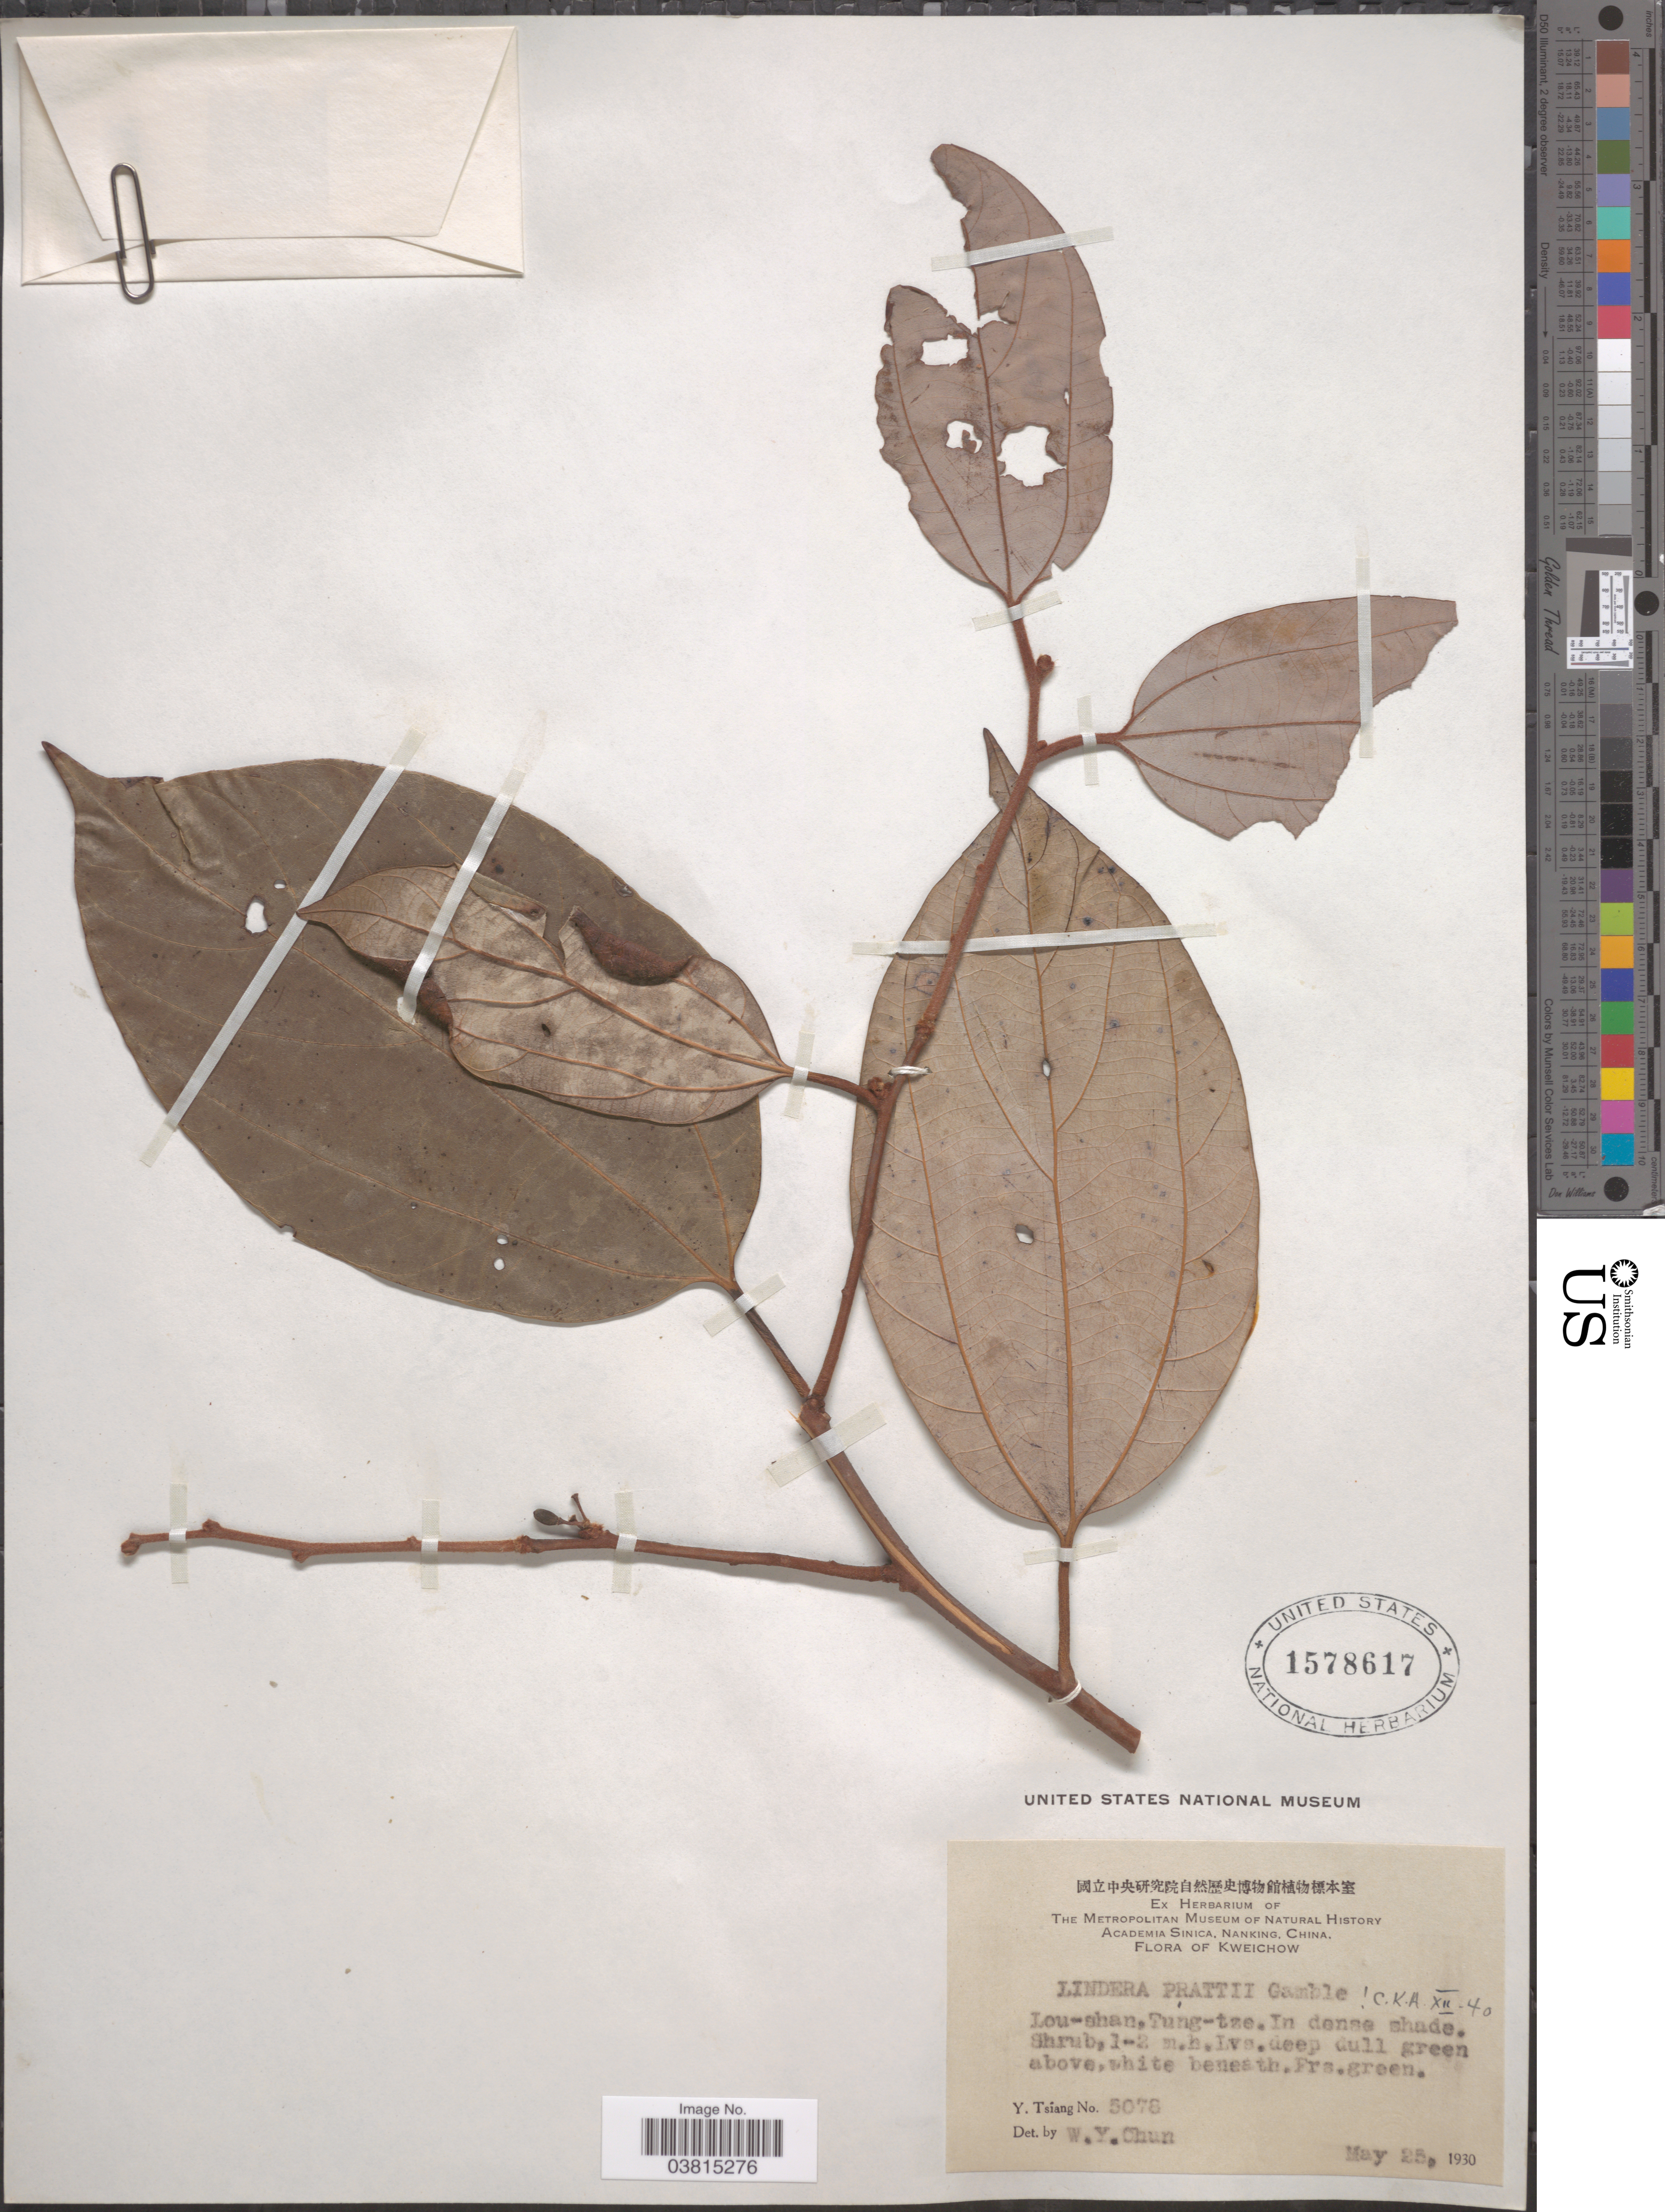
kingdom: Plantae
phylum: Tracheophyta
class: Magnoliopsida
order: Laurales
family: Lauraceae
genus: Lindera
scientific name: Lindera prattii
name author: Gamble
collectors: Y. Tsiang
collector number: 5078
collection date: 1930-05-25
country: China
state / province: Guizhou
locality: Kweichow. Lou-shan, Tung-tze.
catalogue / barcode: US 1578617